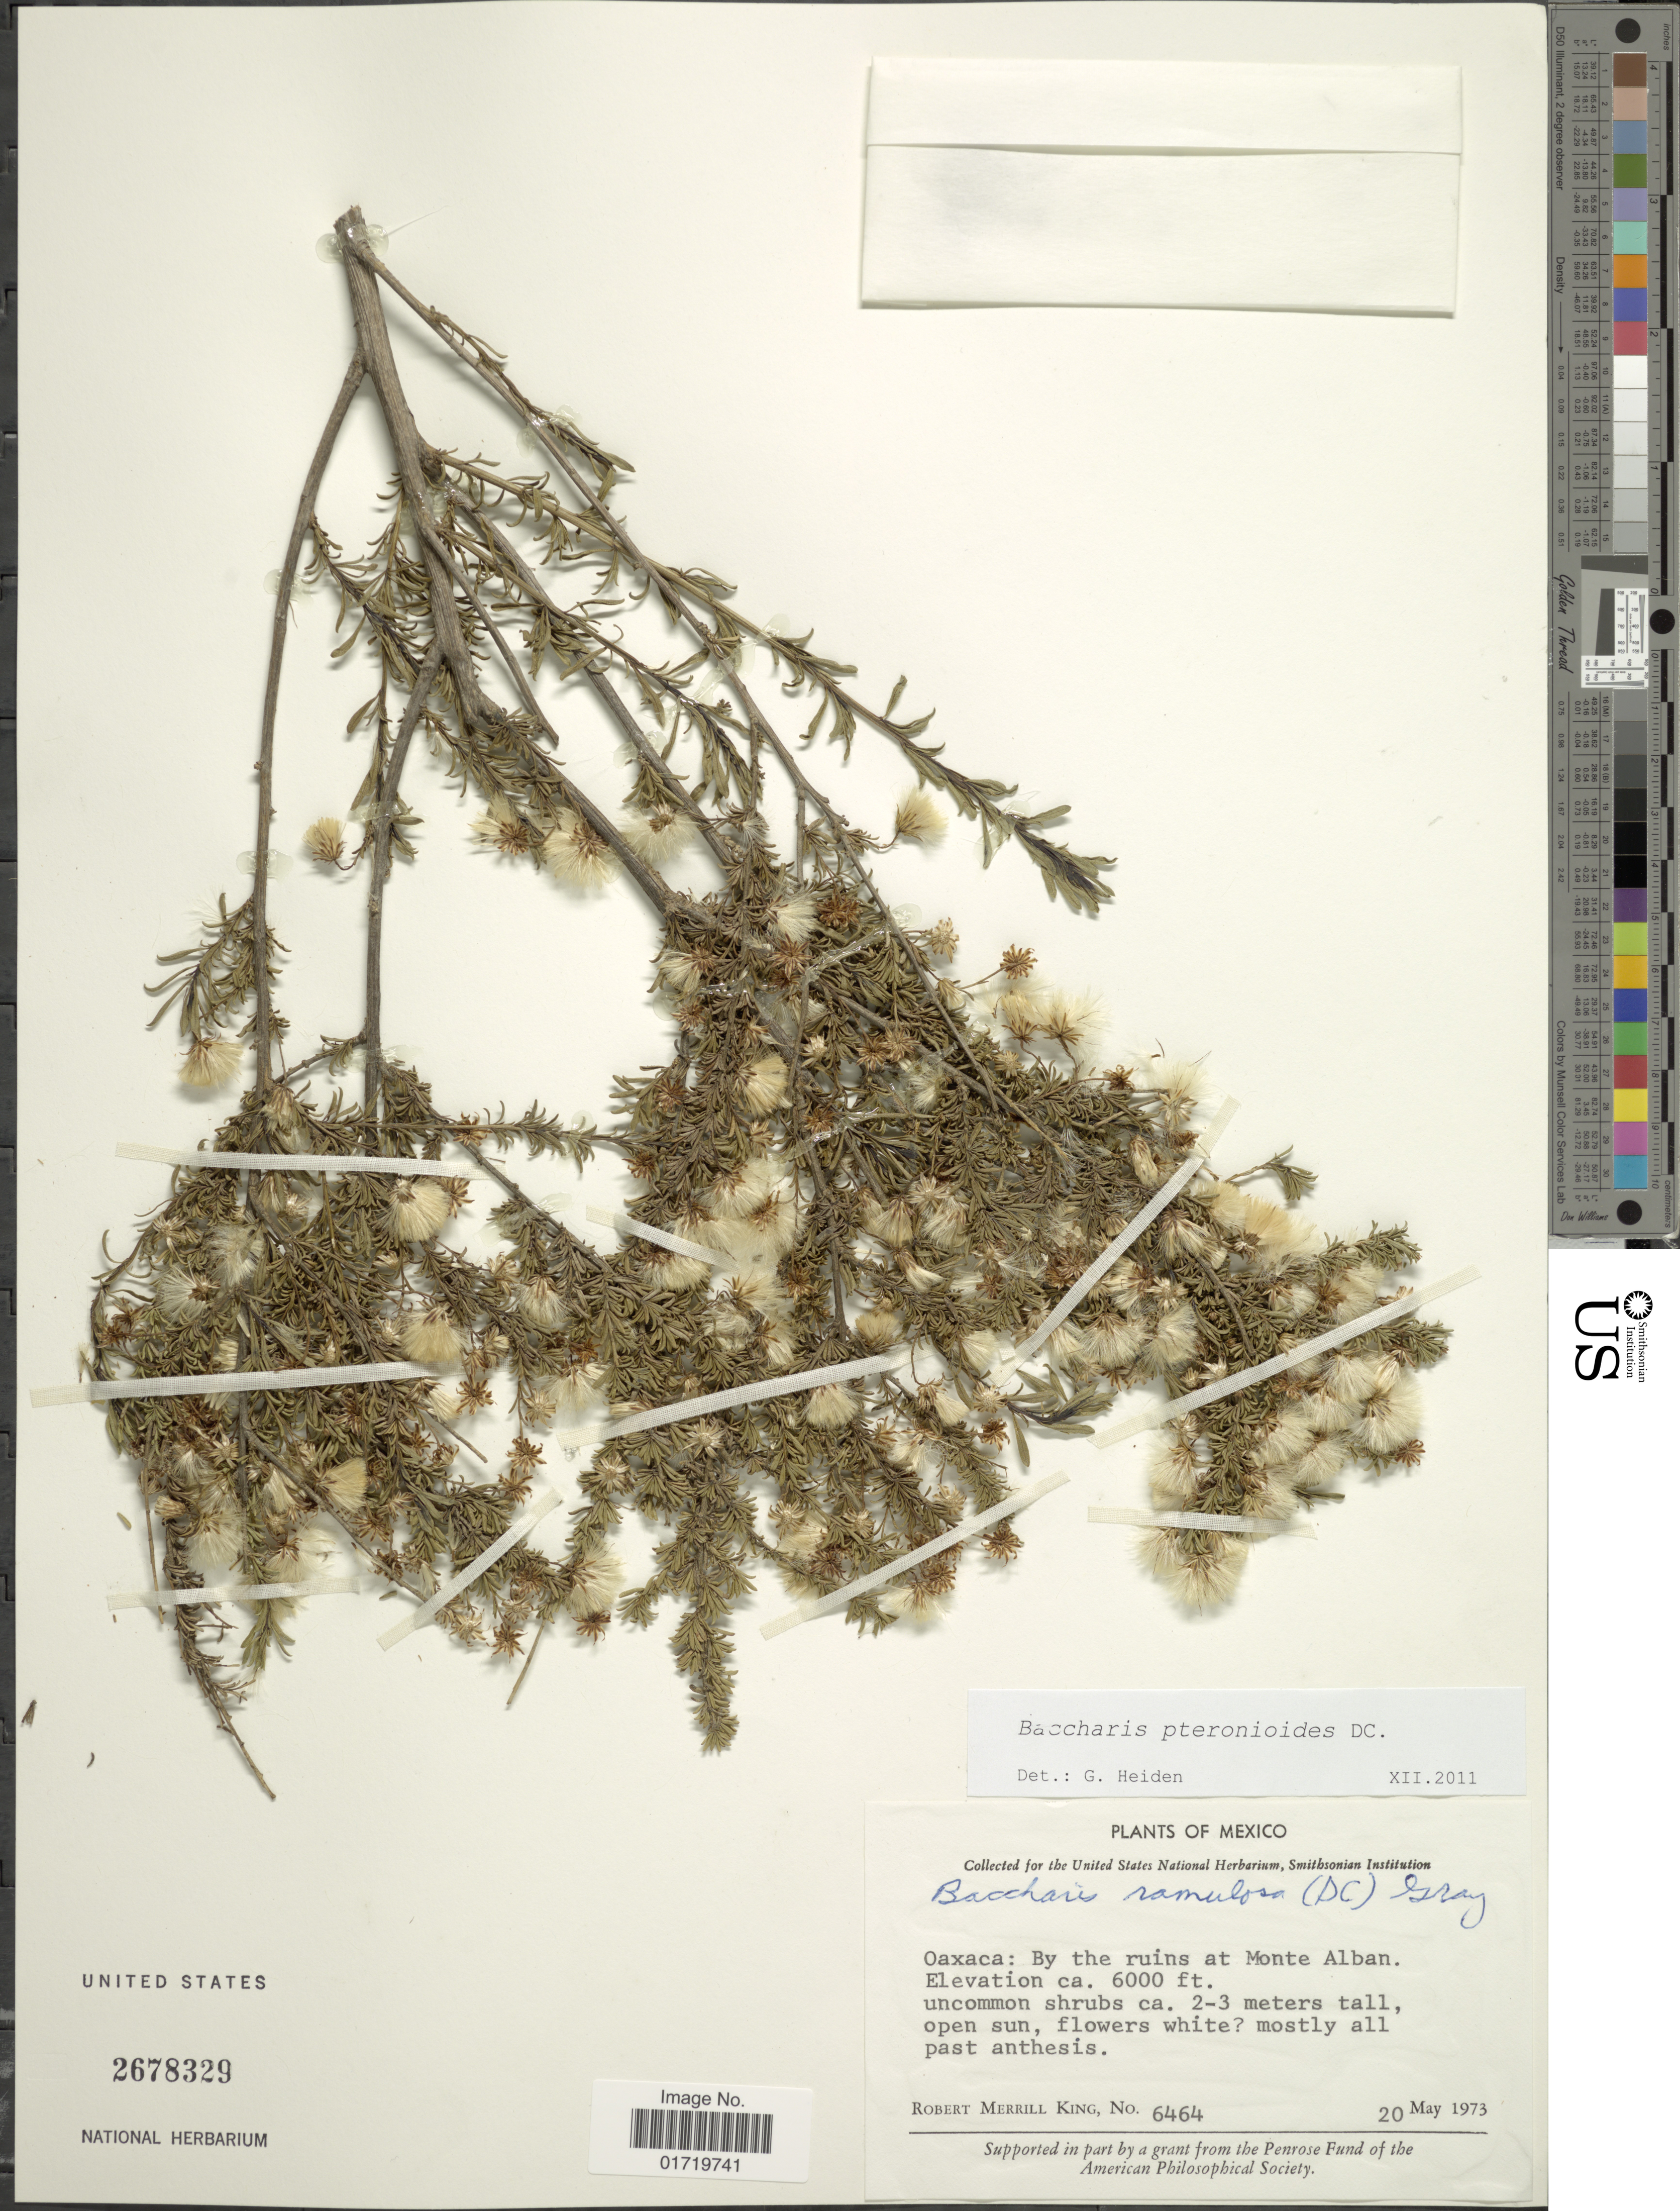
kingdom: Plantae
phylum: Tracheophyta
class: Magnoliopsida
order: Asterales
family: Asteraceae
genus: Baccharis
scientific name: Baccharis pteronioides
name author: DC.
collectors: R. M. King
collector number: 6464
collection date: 1973-05-20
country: Mexico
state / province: Oaxaca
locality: Oaxaca: By the ruins at Monte Alban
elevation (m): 1829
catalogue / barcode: US 2678329